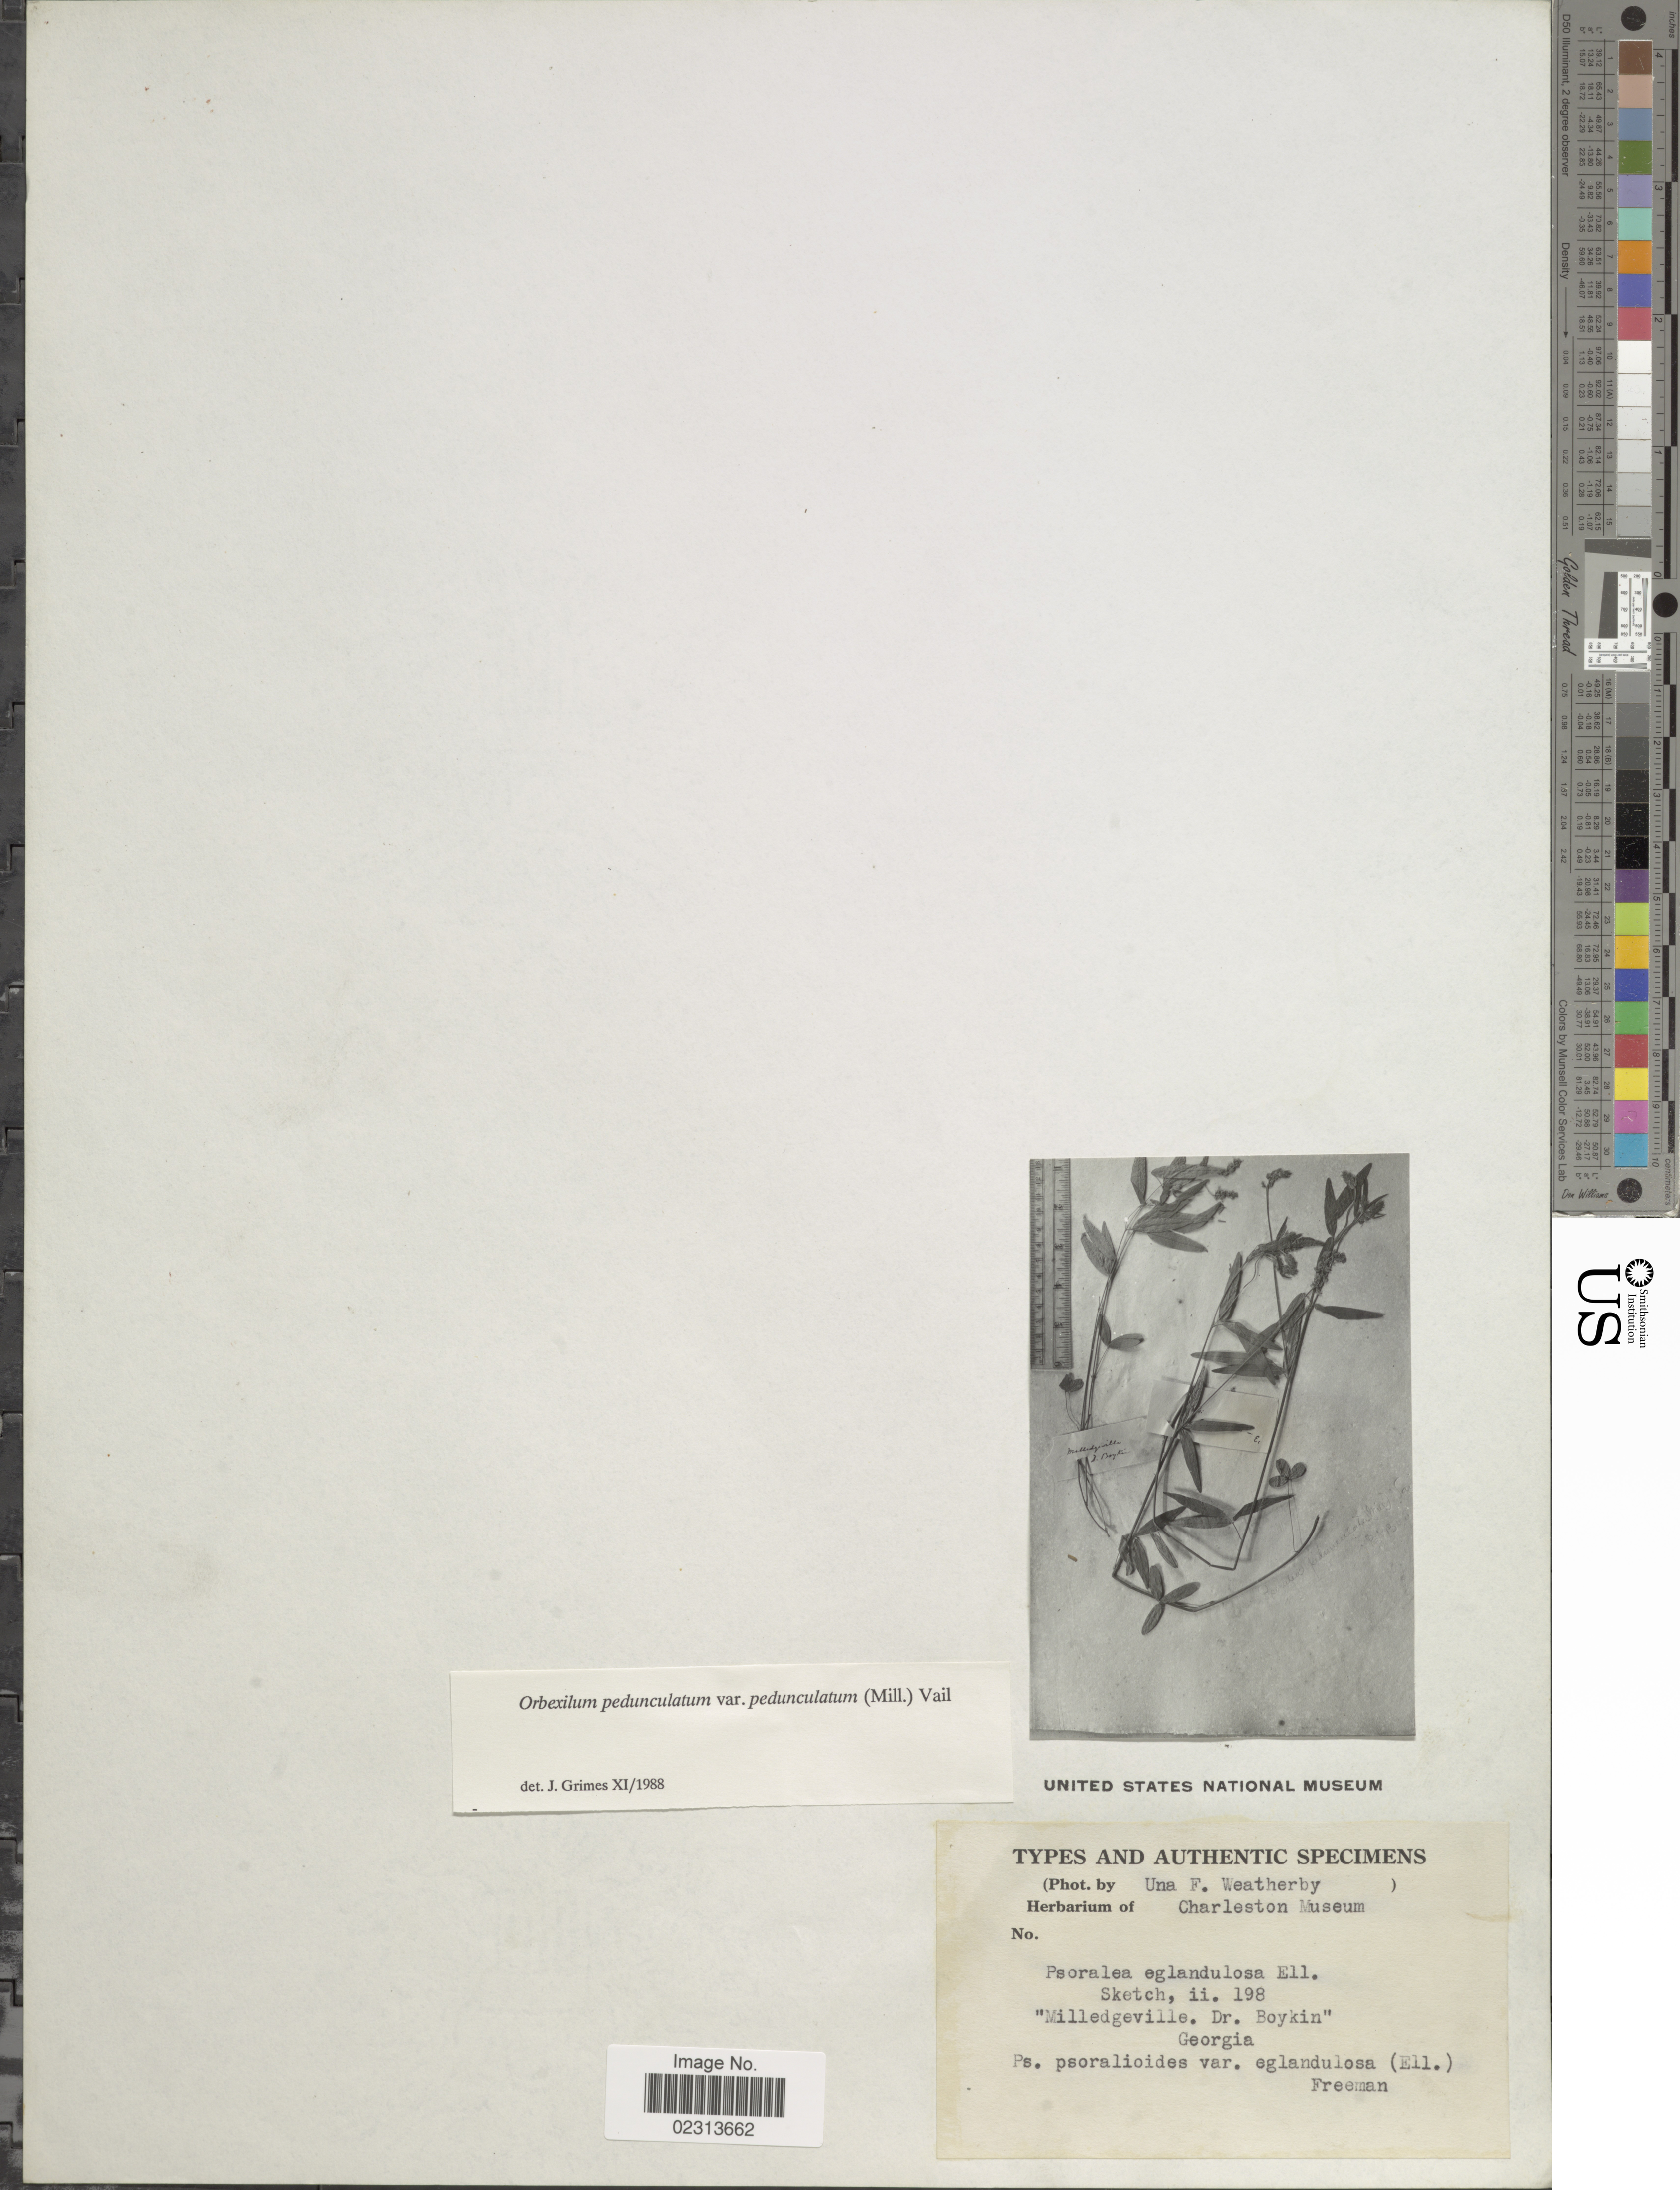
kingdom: Plantae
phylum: Tracheophyta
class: Magnoliopsida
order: Fabales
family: Fabaceae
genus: Orbexilum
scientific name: Orbexilum pedunculatum var. pedunculatum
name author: (Miller) Rydberg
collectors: Boykin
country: United States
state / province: Georgia